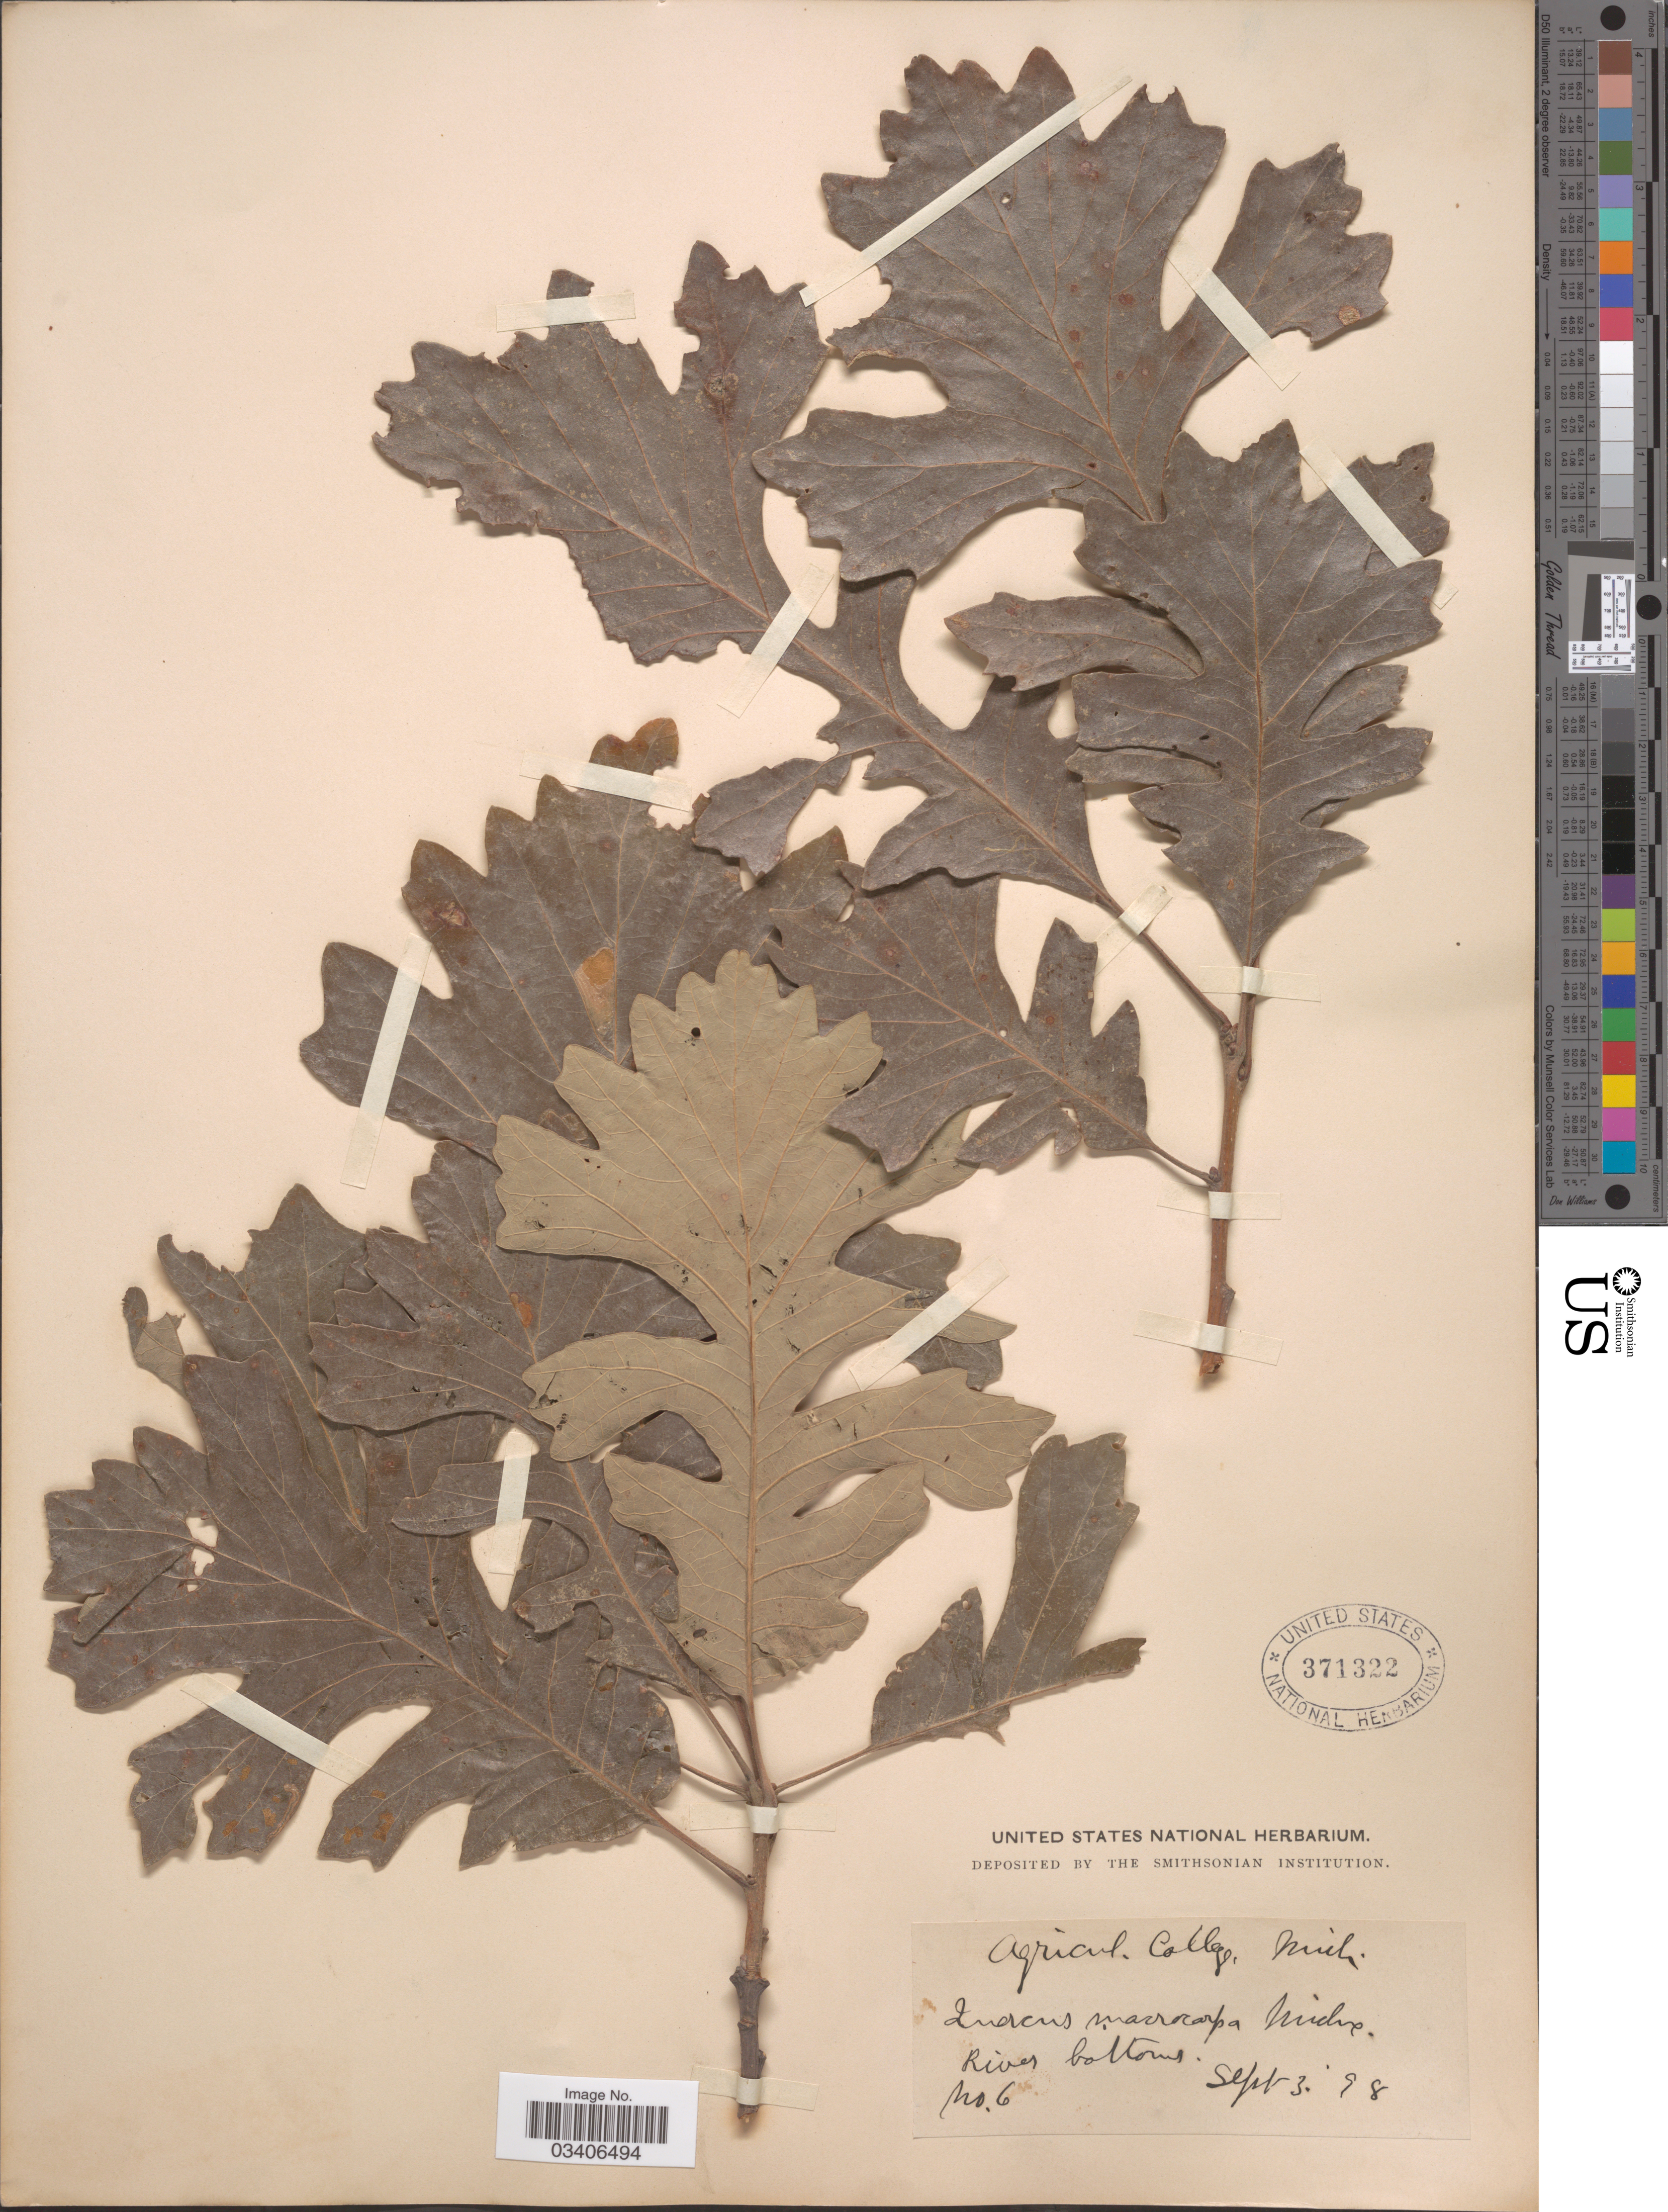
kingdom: Plantae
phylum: Tracheophyta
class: Magnoliopsida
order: Fagales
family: Fagaceae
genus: Quercus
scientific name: Quercus macrocarpa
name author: Michx.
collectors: Ex herb. Michigan Agricultural College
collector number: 6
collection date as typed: Transcribed d/m/y: 3/9/98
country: United States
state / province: Michigan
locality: River bottoms.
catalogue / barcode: US 371322